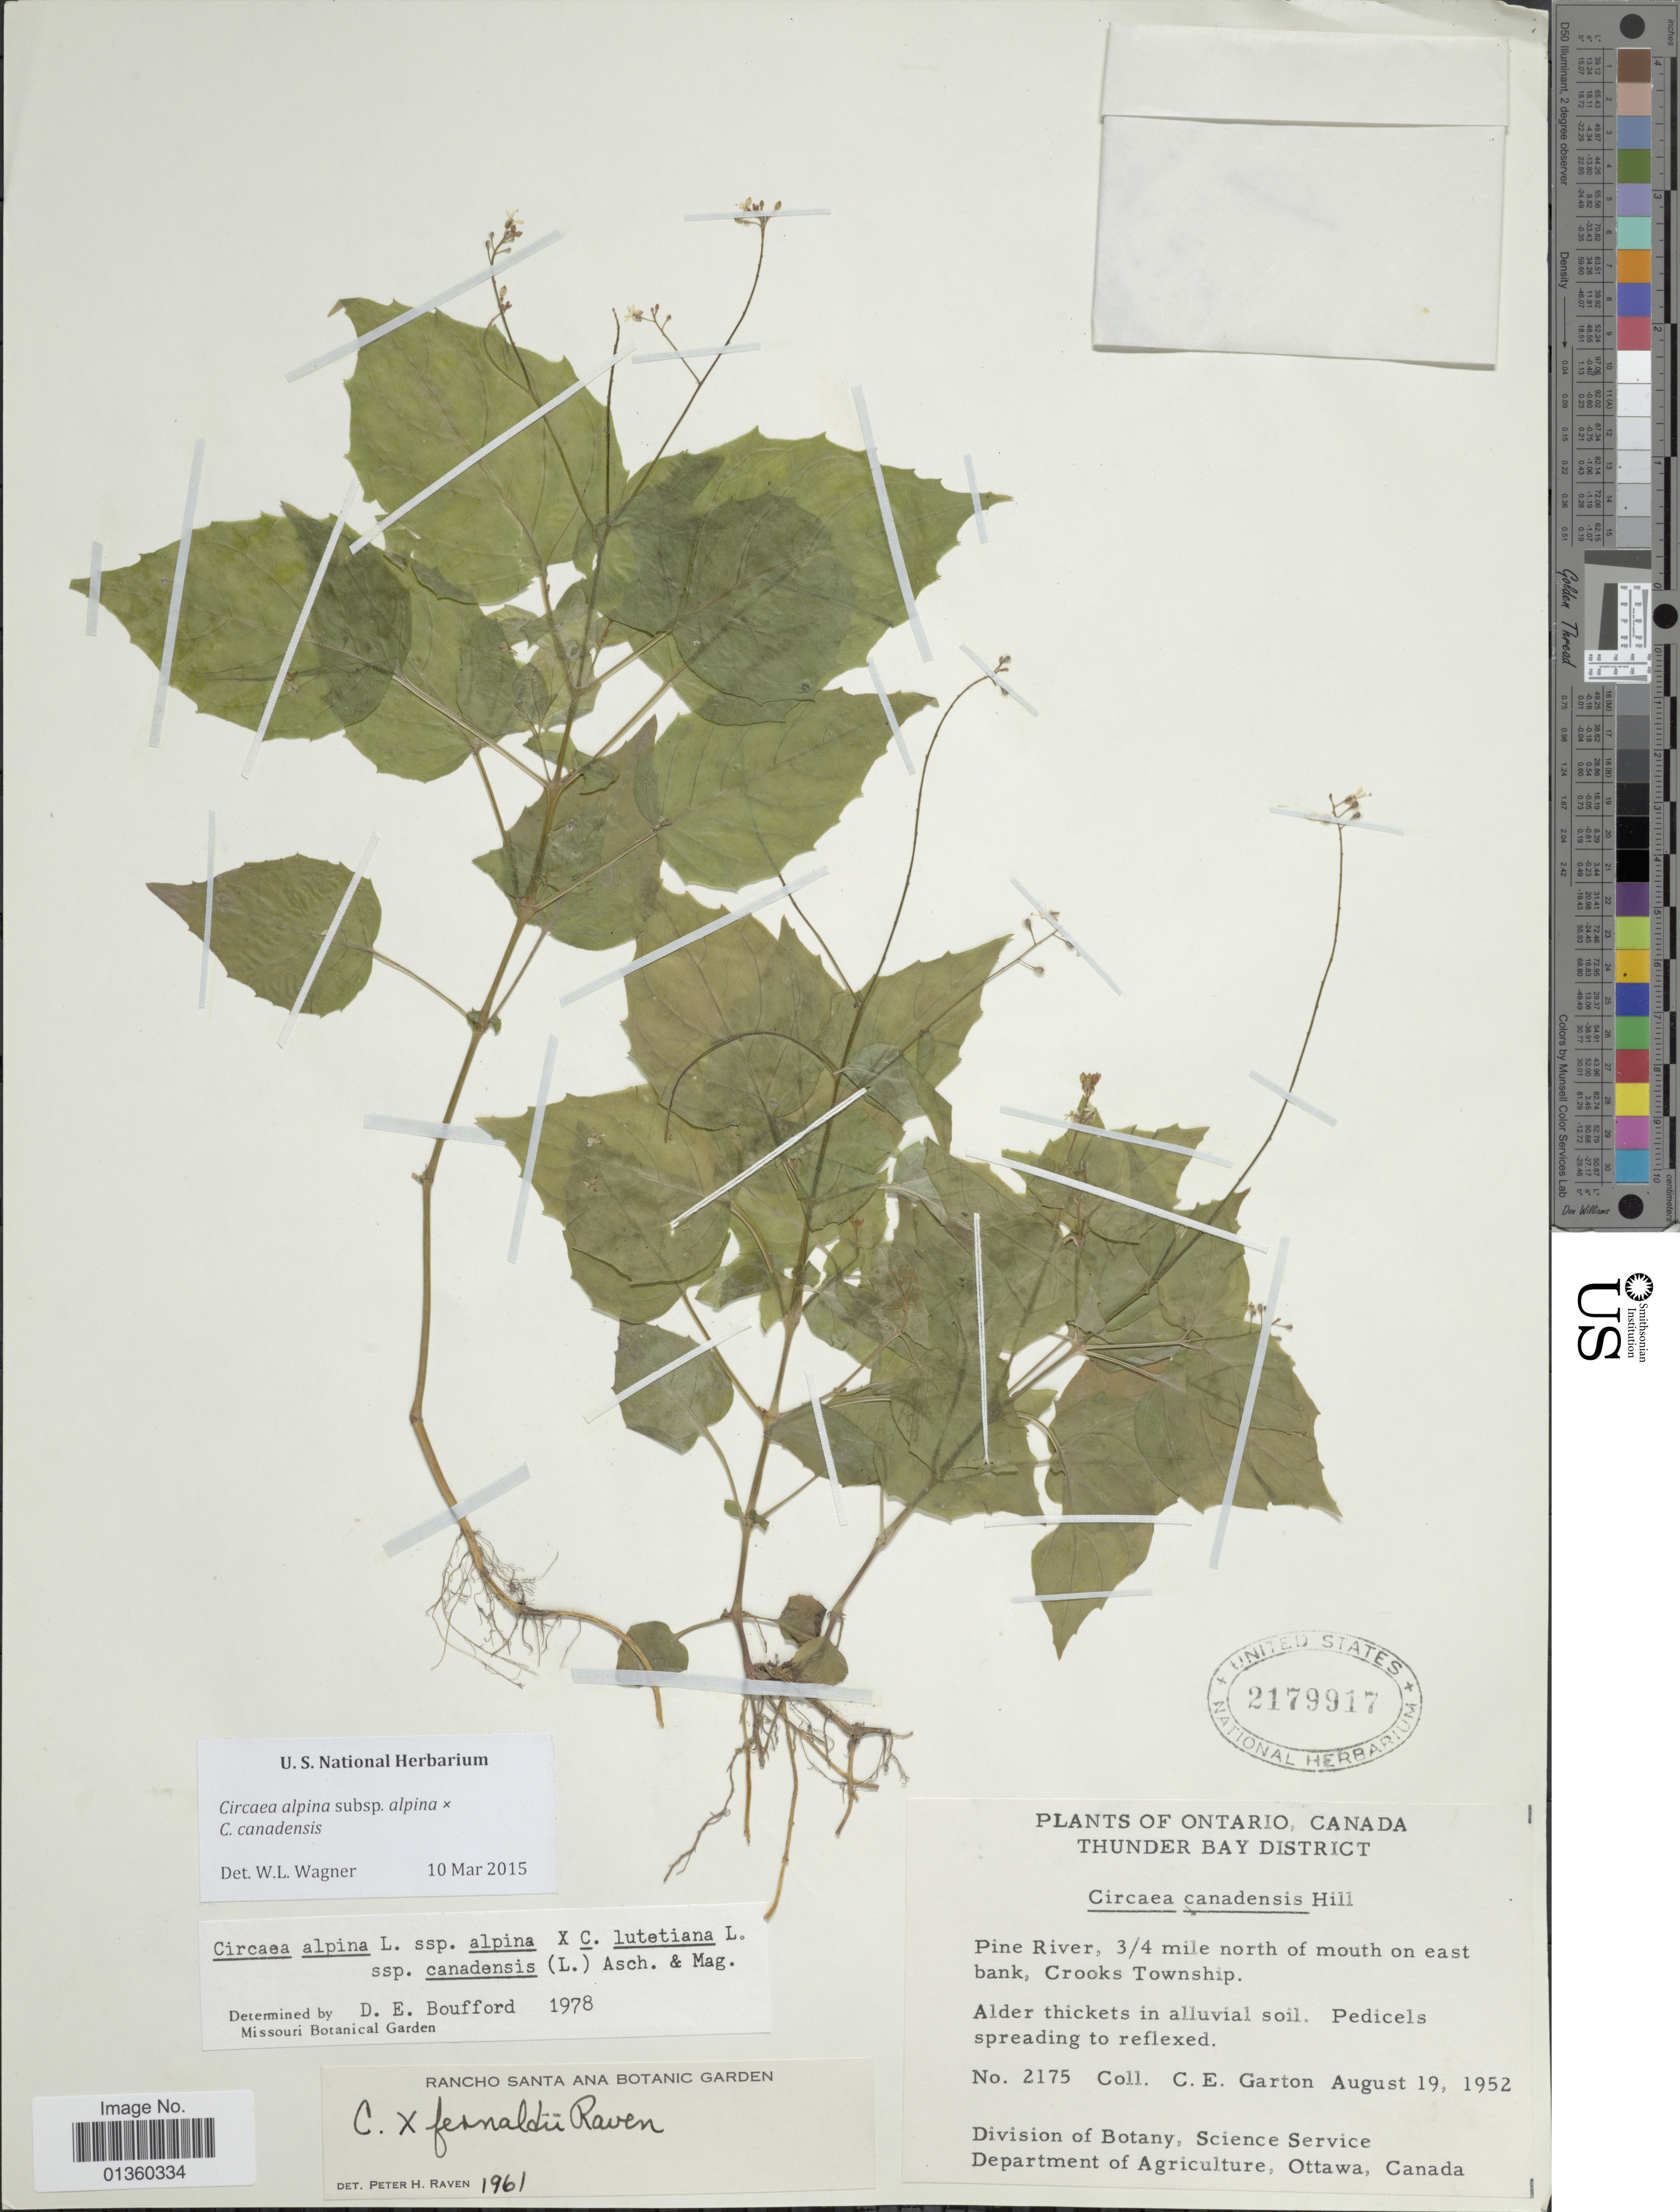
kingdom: Plantae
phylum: Tracheophyta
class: Magnoliopsida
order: Myrtales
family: Onagraceae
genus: Circaea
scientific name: Circaea alpina subsp. alpina x C. canadensis (L.) Hill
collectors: C. E. Garton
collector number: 2175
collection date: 1952-08-19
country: Canada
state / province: Ontario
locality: Thunder Bay District. Pine River, ¾ mile north of mouth on east bank, Crooks Township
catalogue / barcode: US 2179917